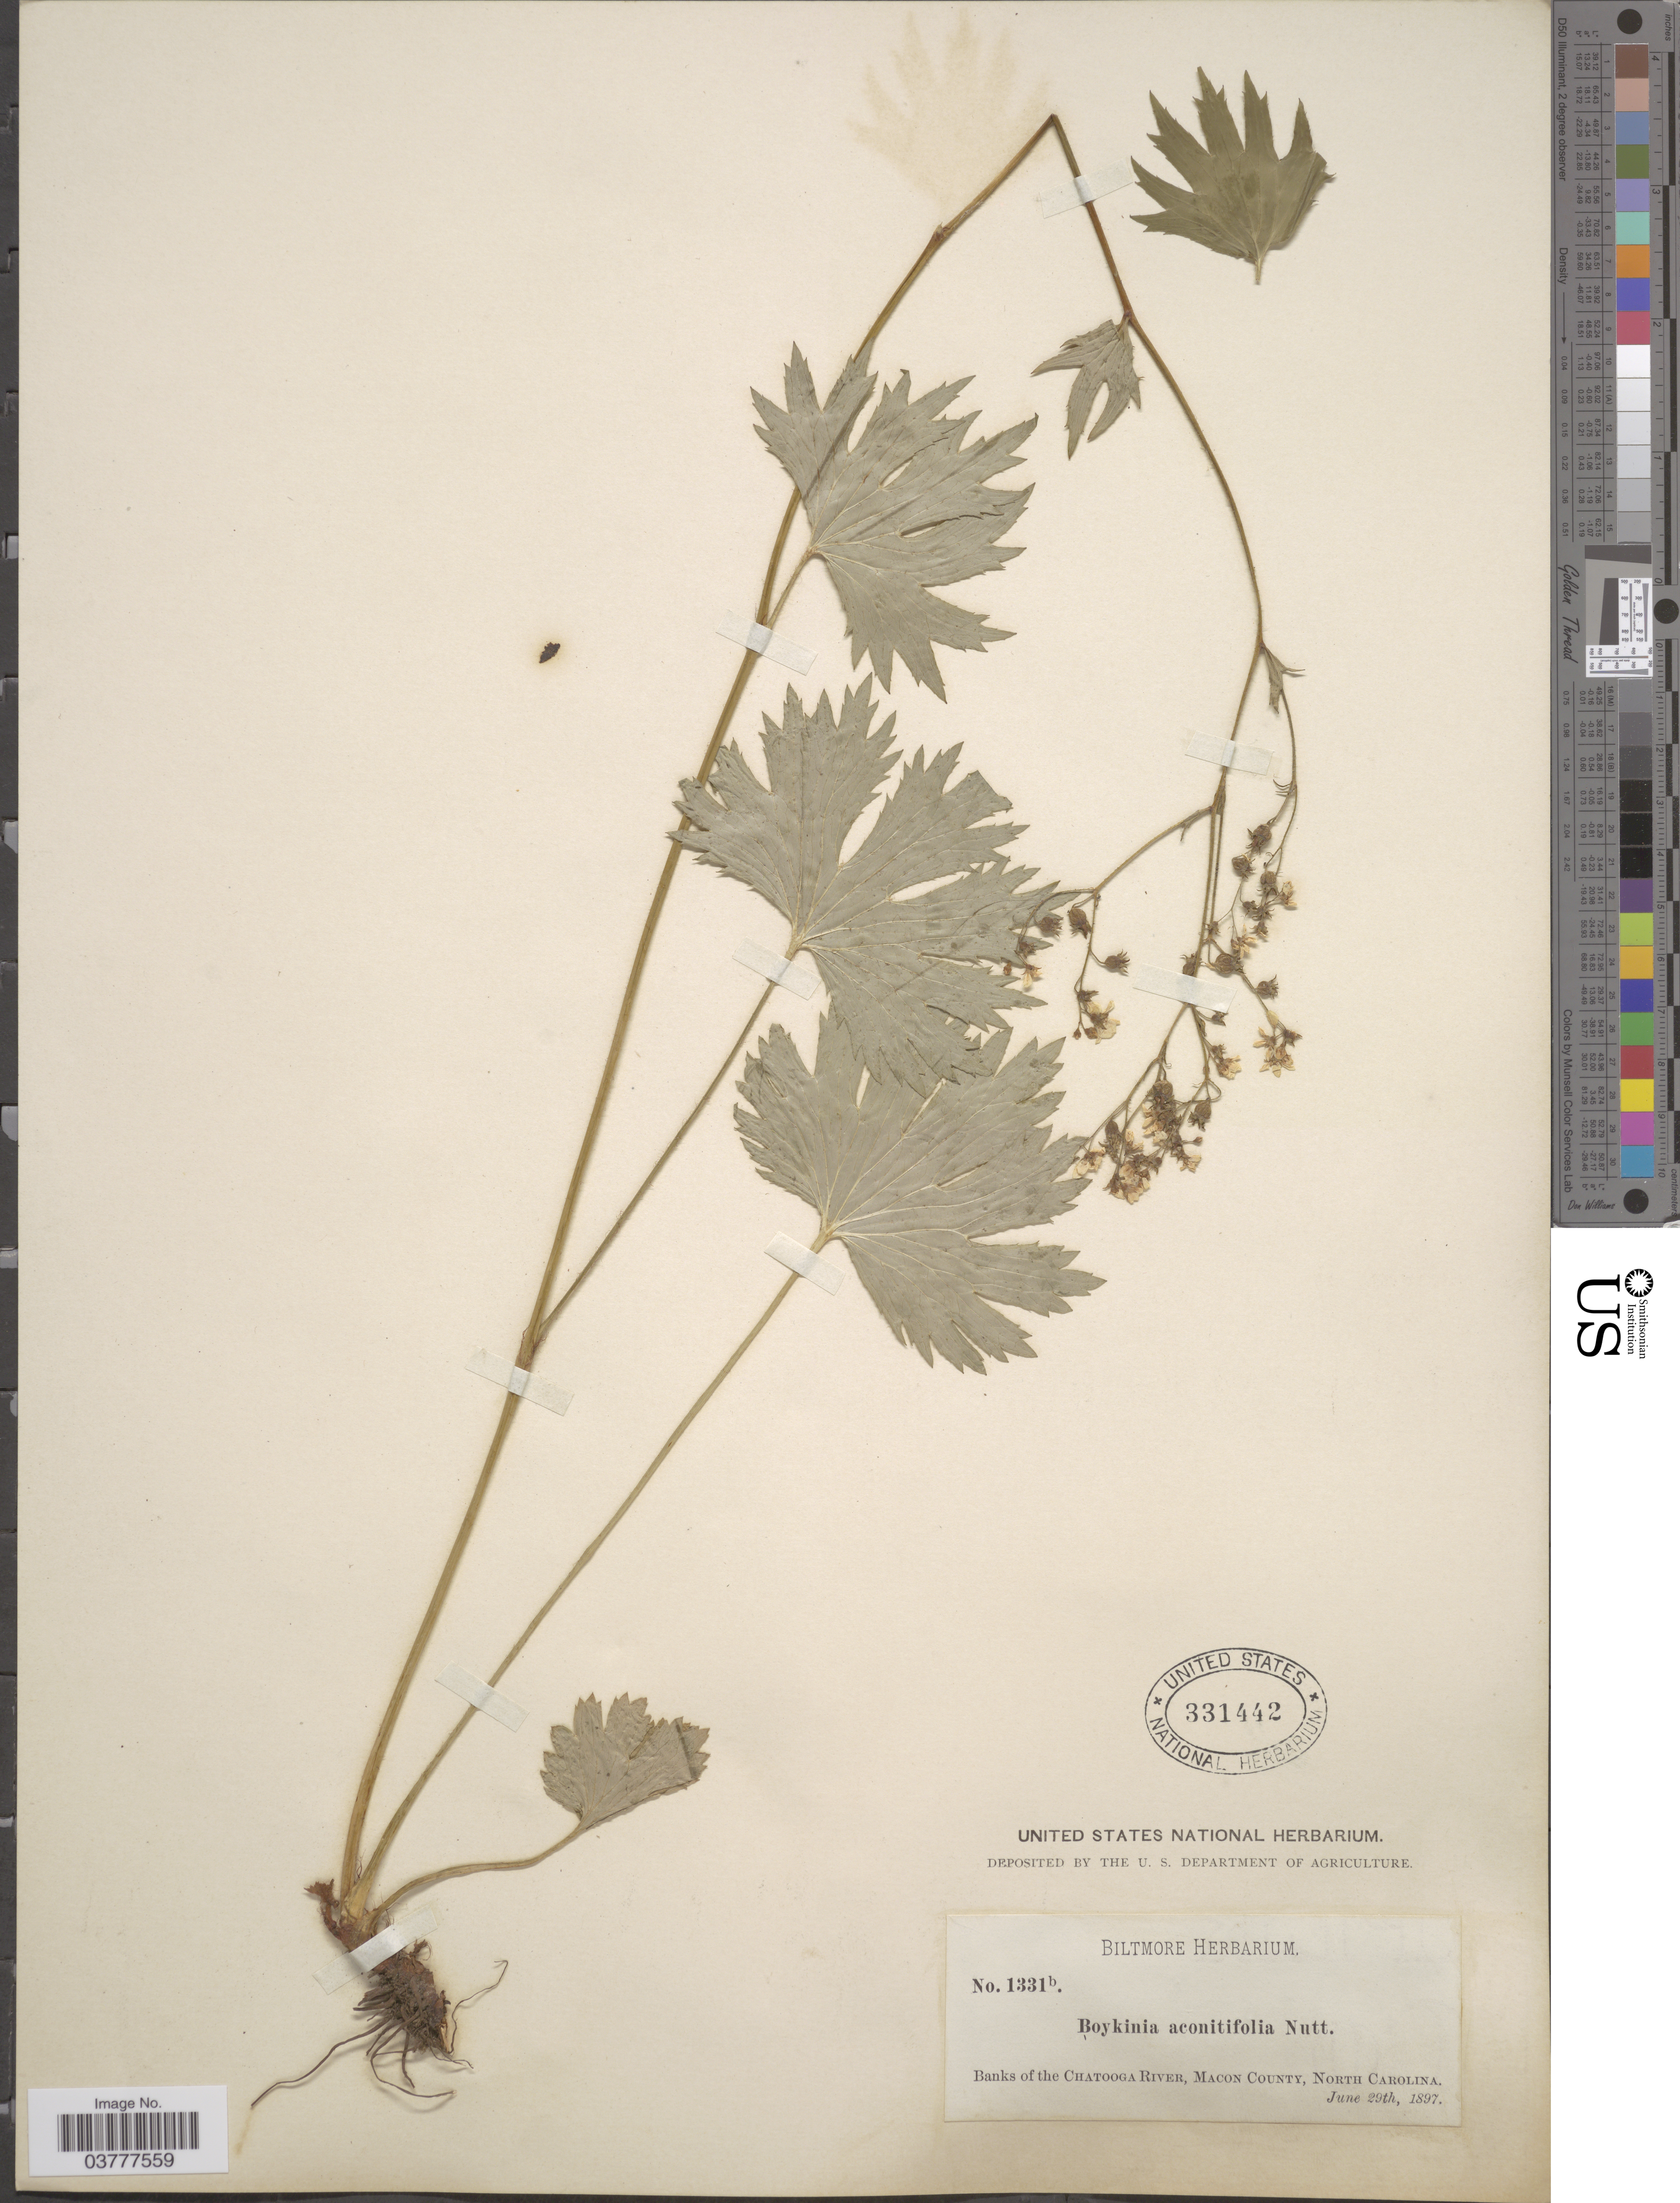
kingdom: Plantae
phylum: Tracheophyta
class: Magnoliopsida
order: Saxifragales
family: Saxifragaceae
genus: Boykinia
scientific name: Boykinia aconitifolia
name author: Nutt.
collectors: ex herb. Biltmore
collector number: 1331b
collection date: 1897-06-29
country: United States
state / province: North Carolina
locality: Banks of the Chatooga River, Macon Co.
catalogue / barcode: US 331442